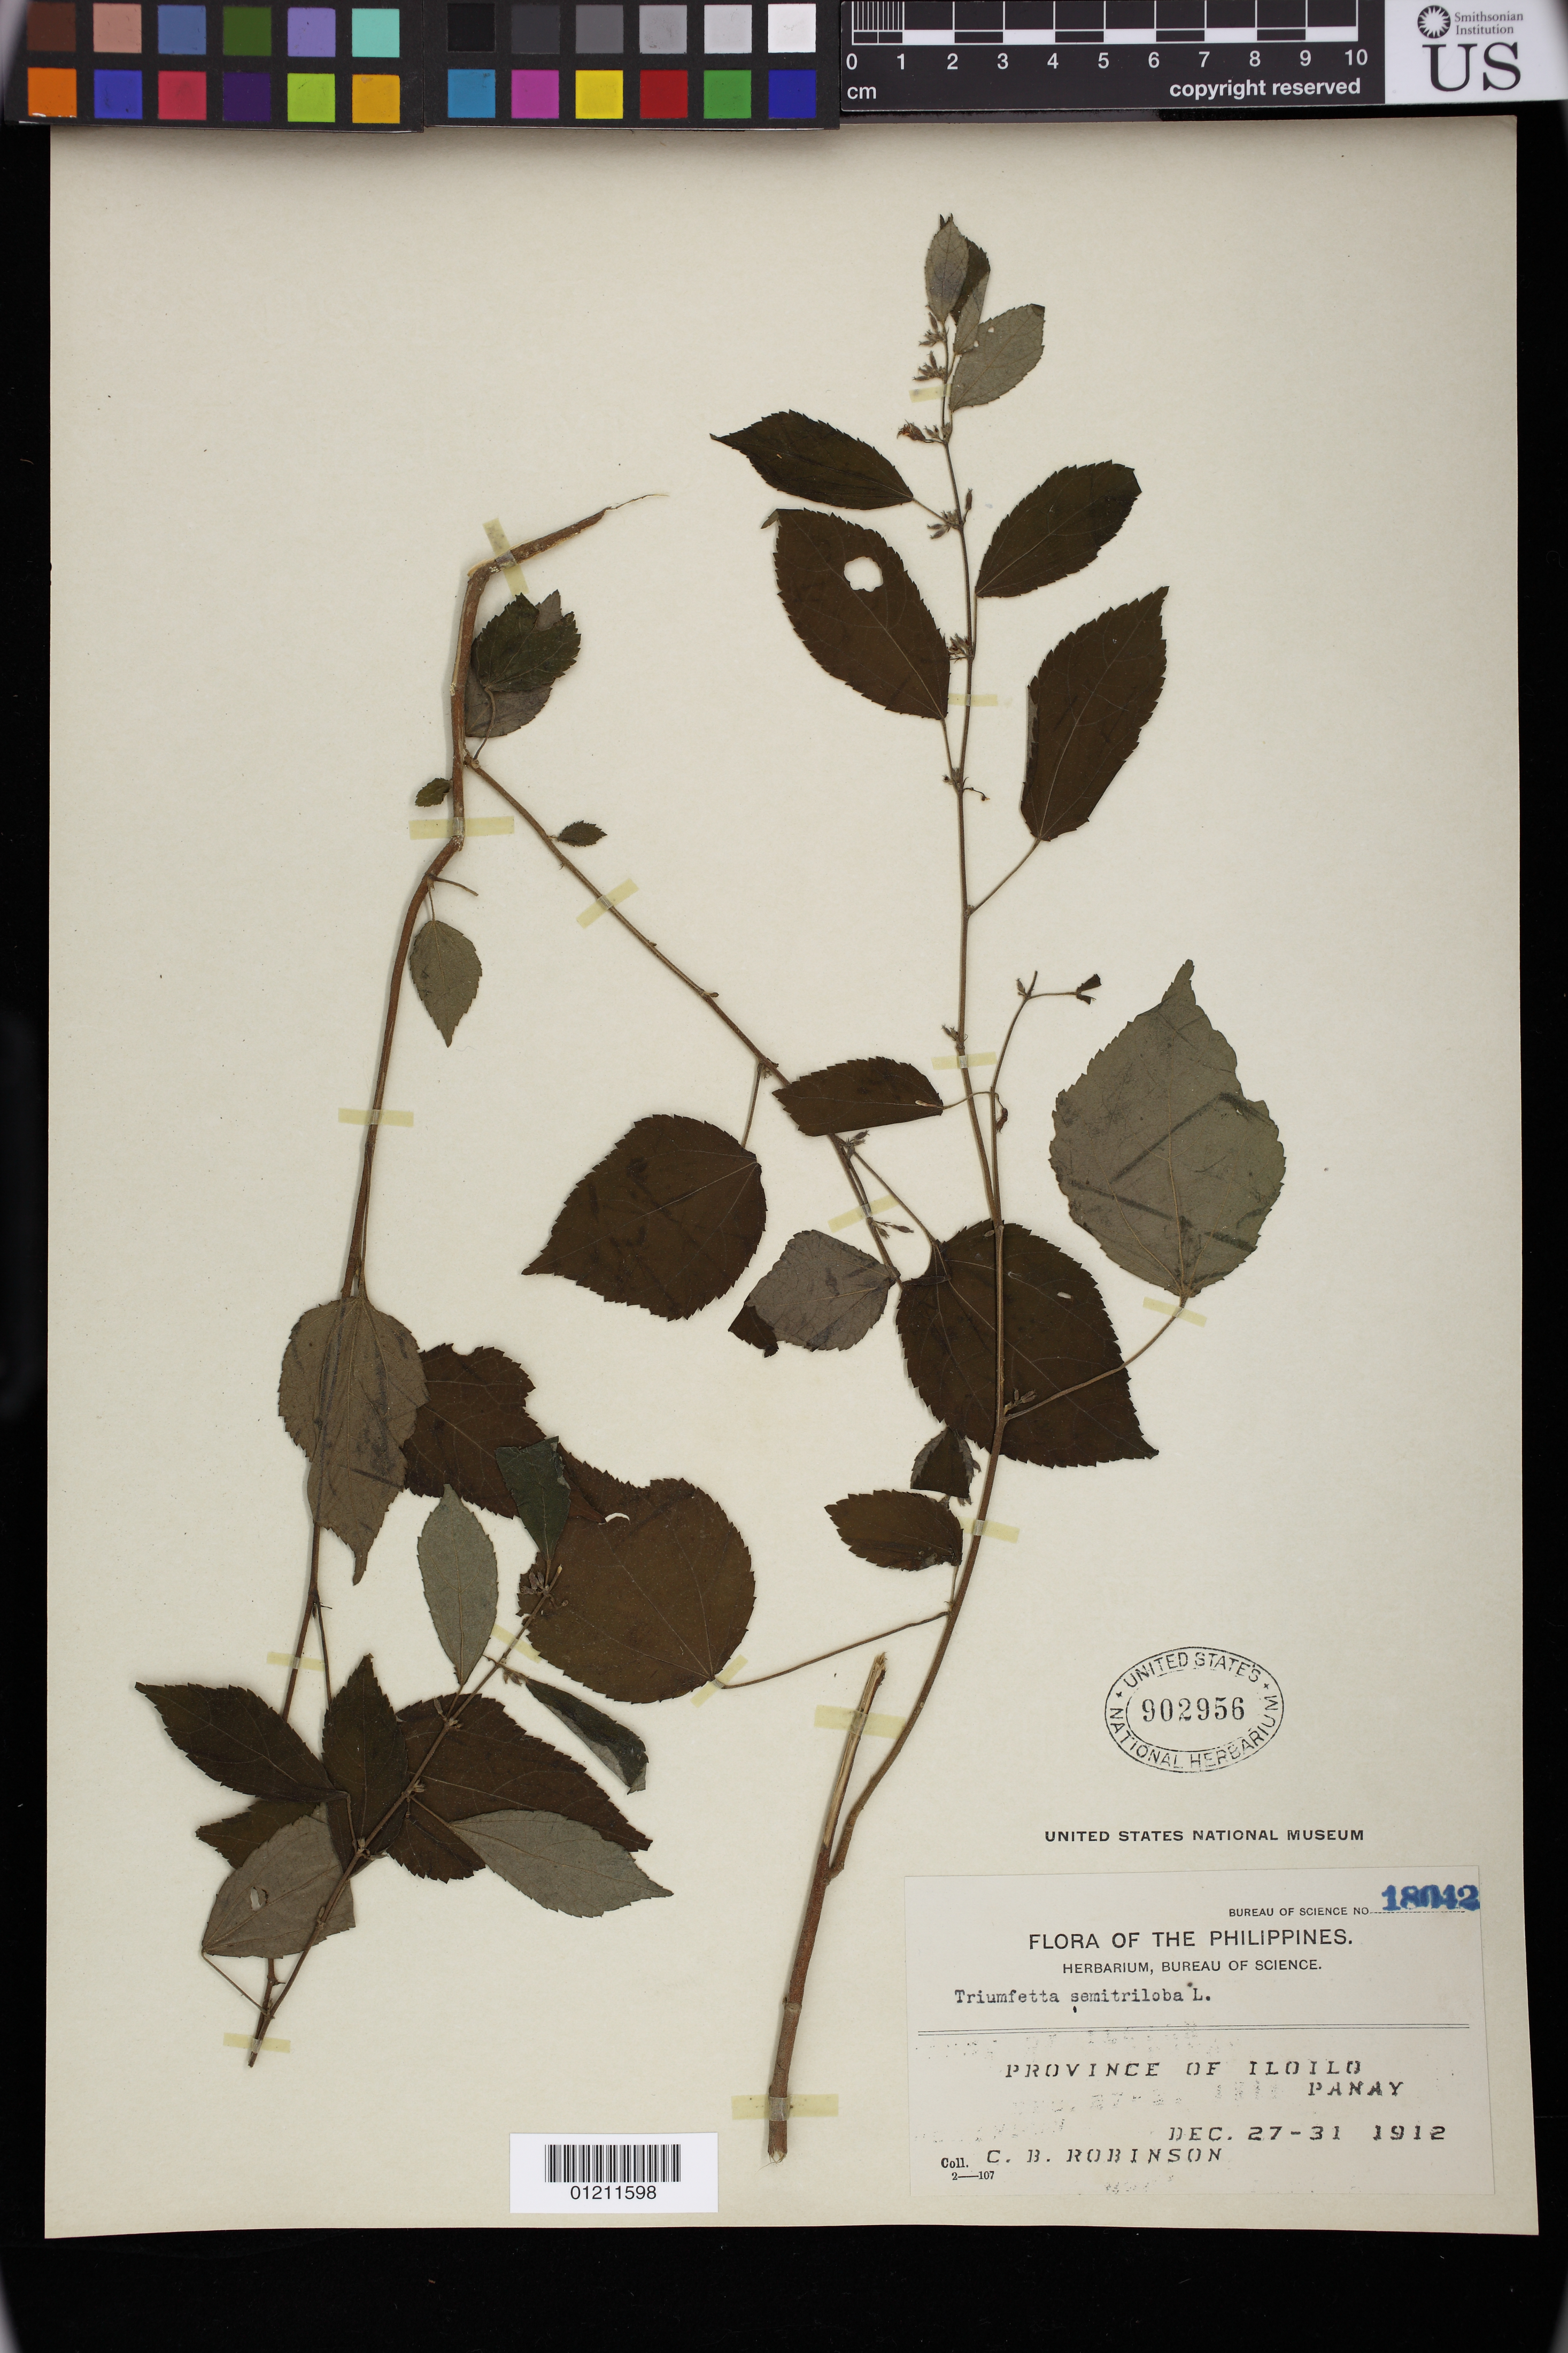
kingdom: Plantae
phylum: Tracheophyta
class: Magnoliopsida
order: Malvales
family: Malvaceae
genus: Triumfetta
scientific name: Triumfetta semitriloba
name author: Jacq.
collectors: C. Robinson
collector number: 18042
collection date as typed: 27 Dec 1912 to 31 Dec 1912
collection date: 1912-12-27/1912-12-31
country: Philippines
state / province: Western Visayas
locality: Province of Iloilo, Panay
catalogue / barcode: US 902956